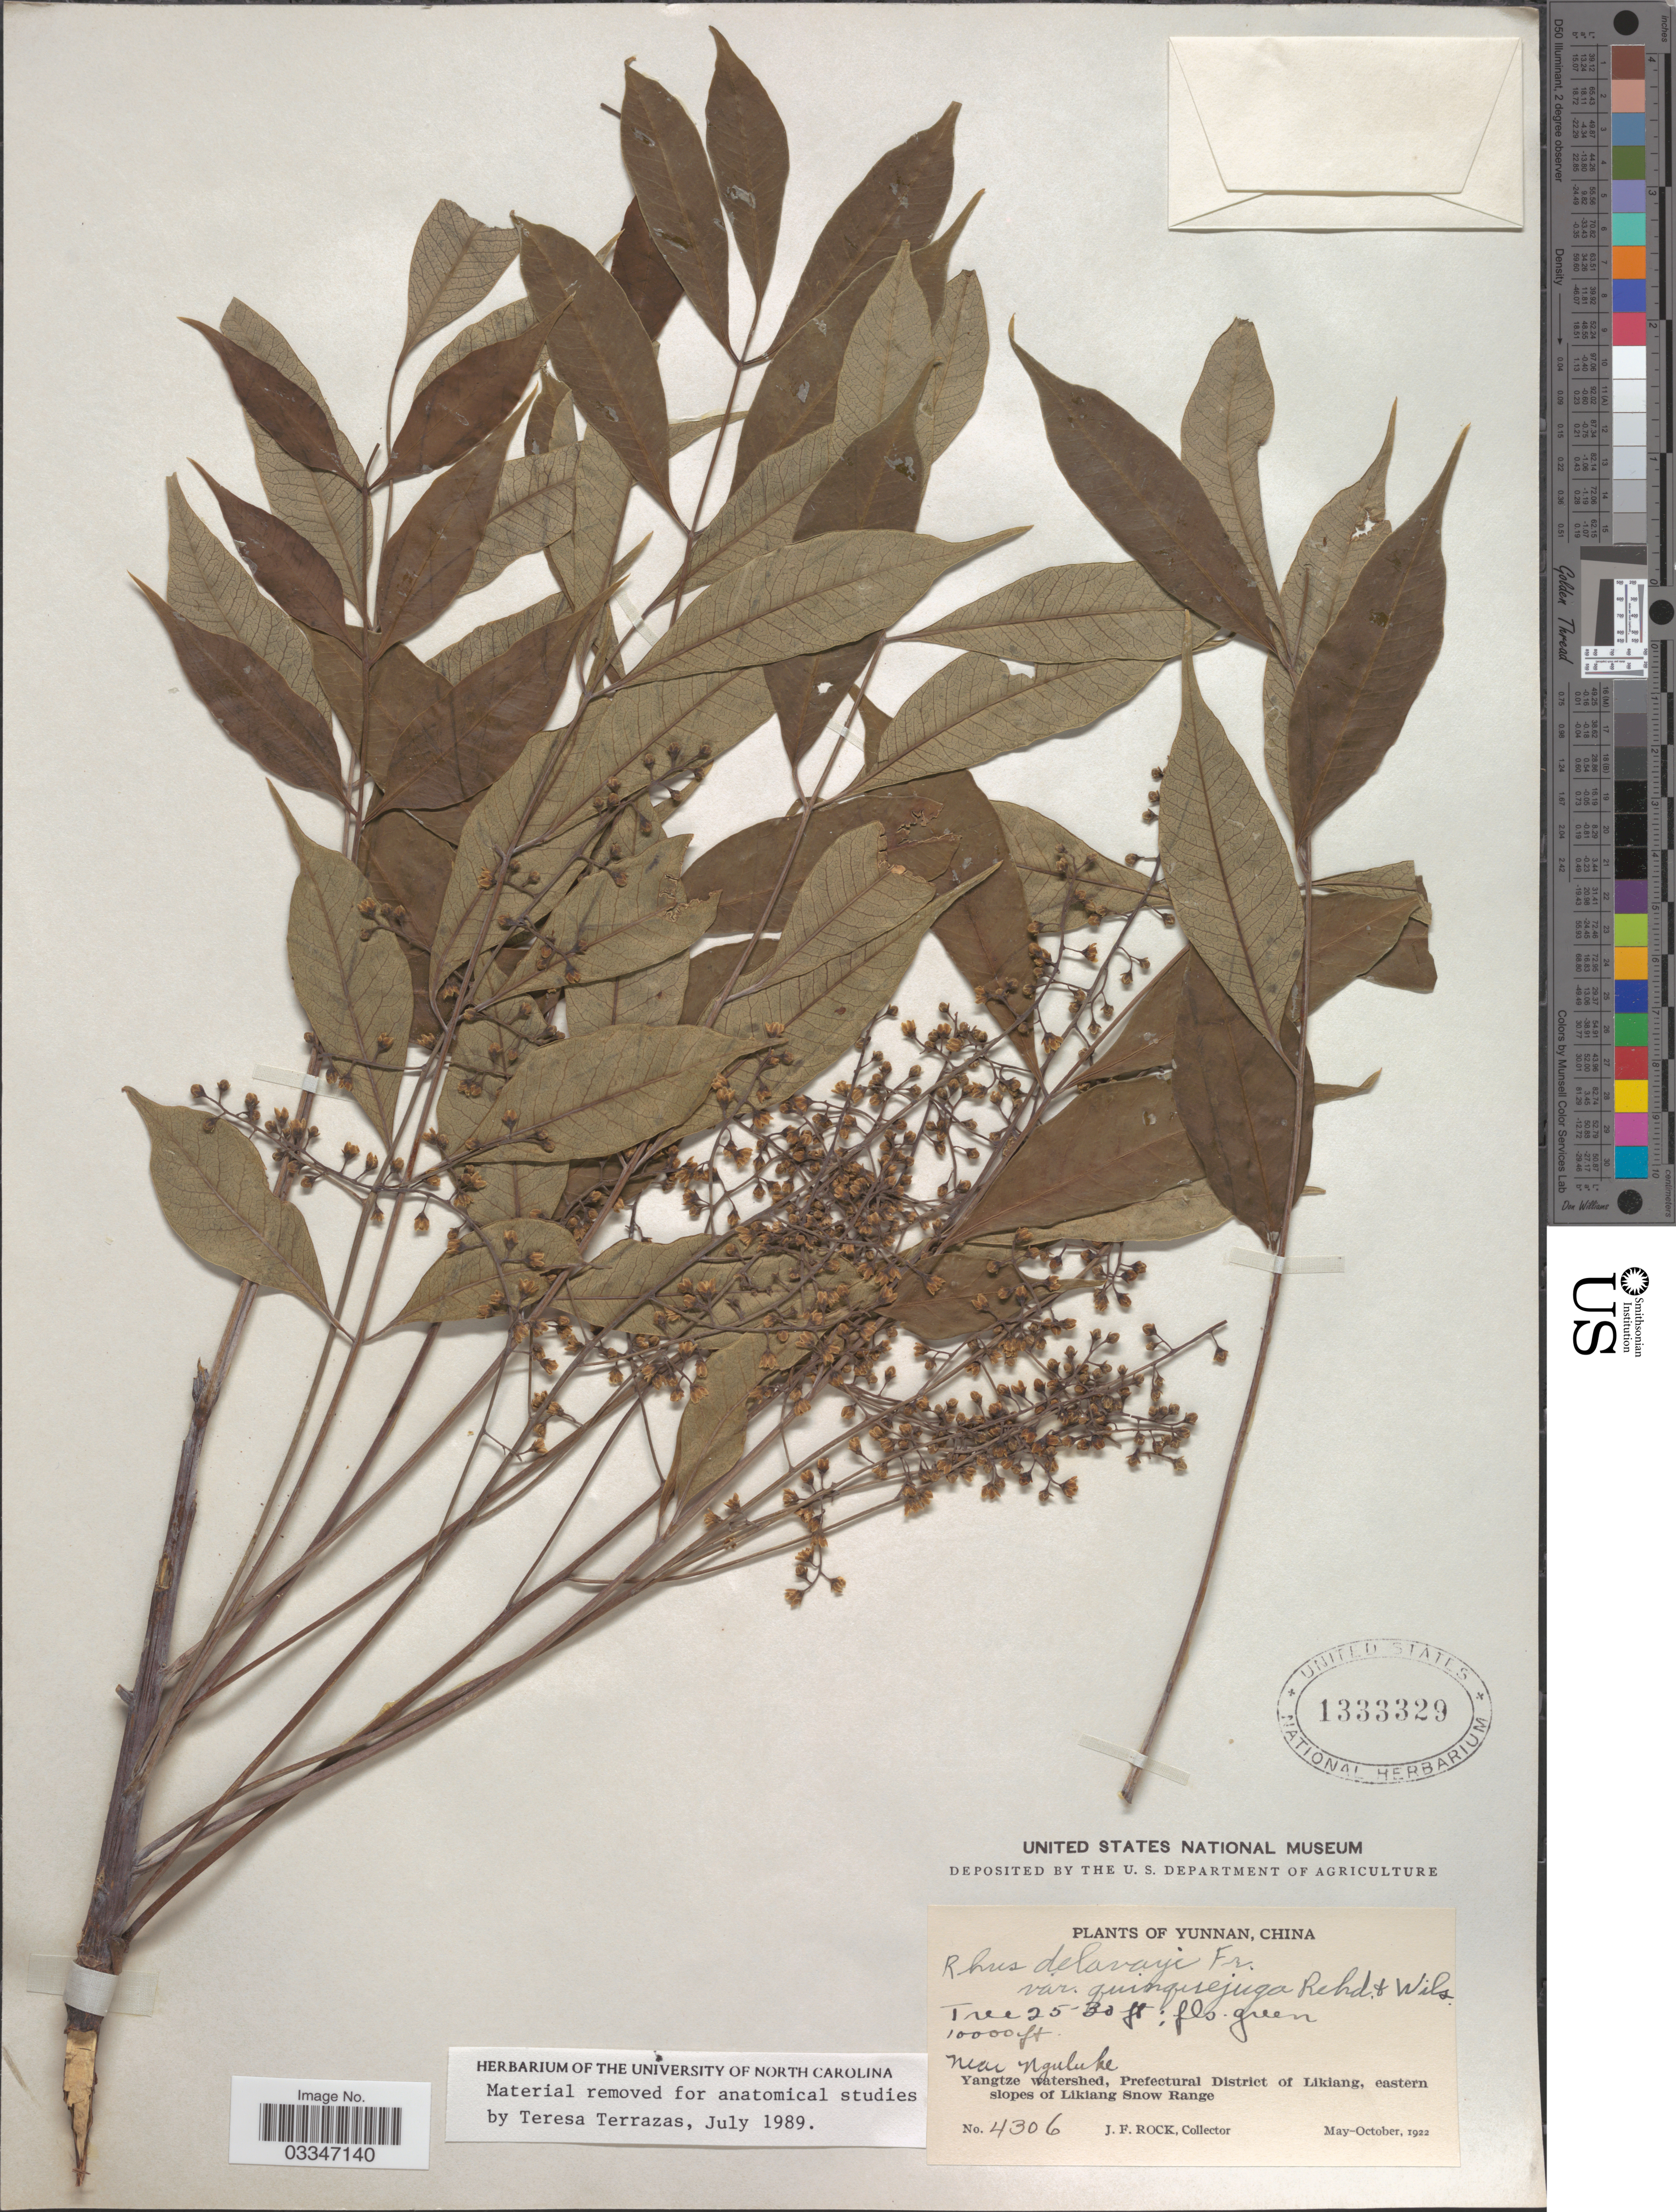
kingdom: Plantae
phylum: Tracheophyta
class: Magnoliopsida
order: Sapindales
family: Anacardiaceae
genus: Rhus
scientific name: Rhus delavayi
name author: Franch.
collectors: J. Rock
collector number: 4306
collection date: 1922-05/1922-10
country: China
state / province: Yunnan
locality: Near Nguluke. Yangtze watershed, Prefectural District of Likiang, eastern slopes of Likiang Snow Range.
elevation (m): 3048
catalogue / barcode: US 1333329